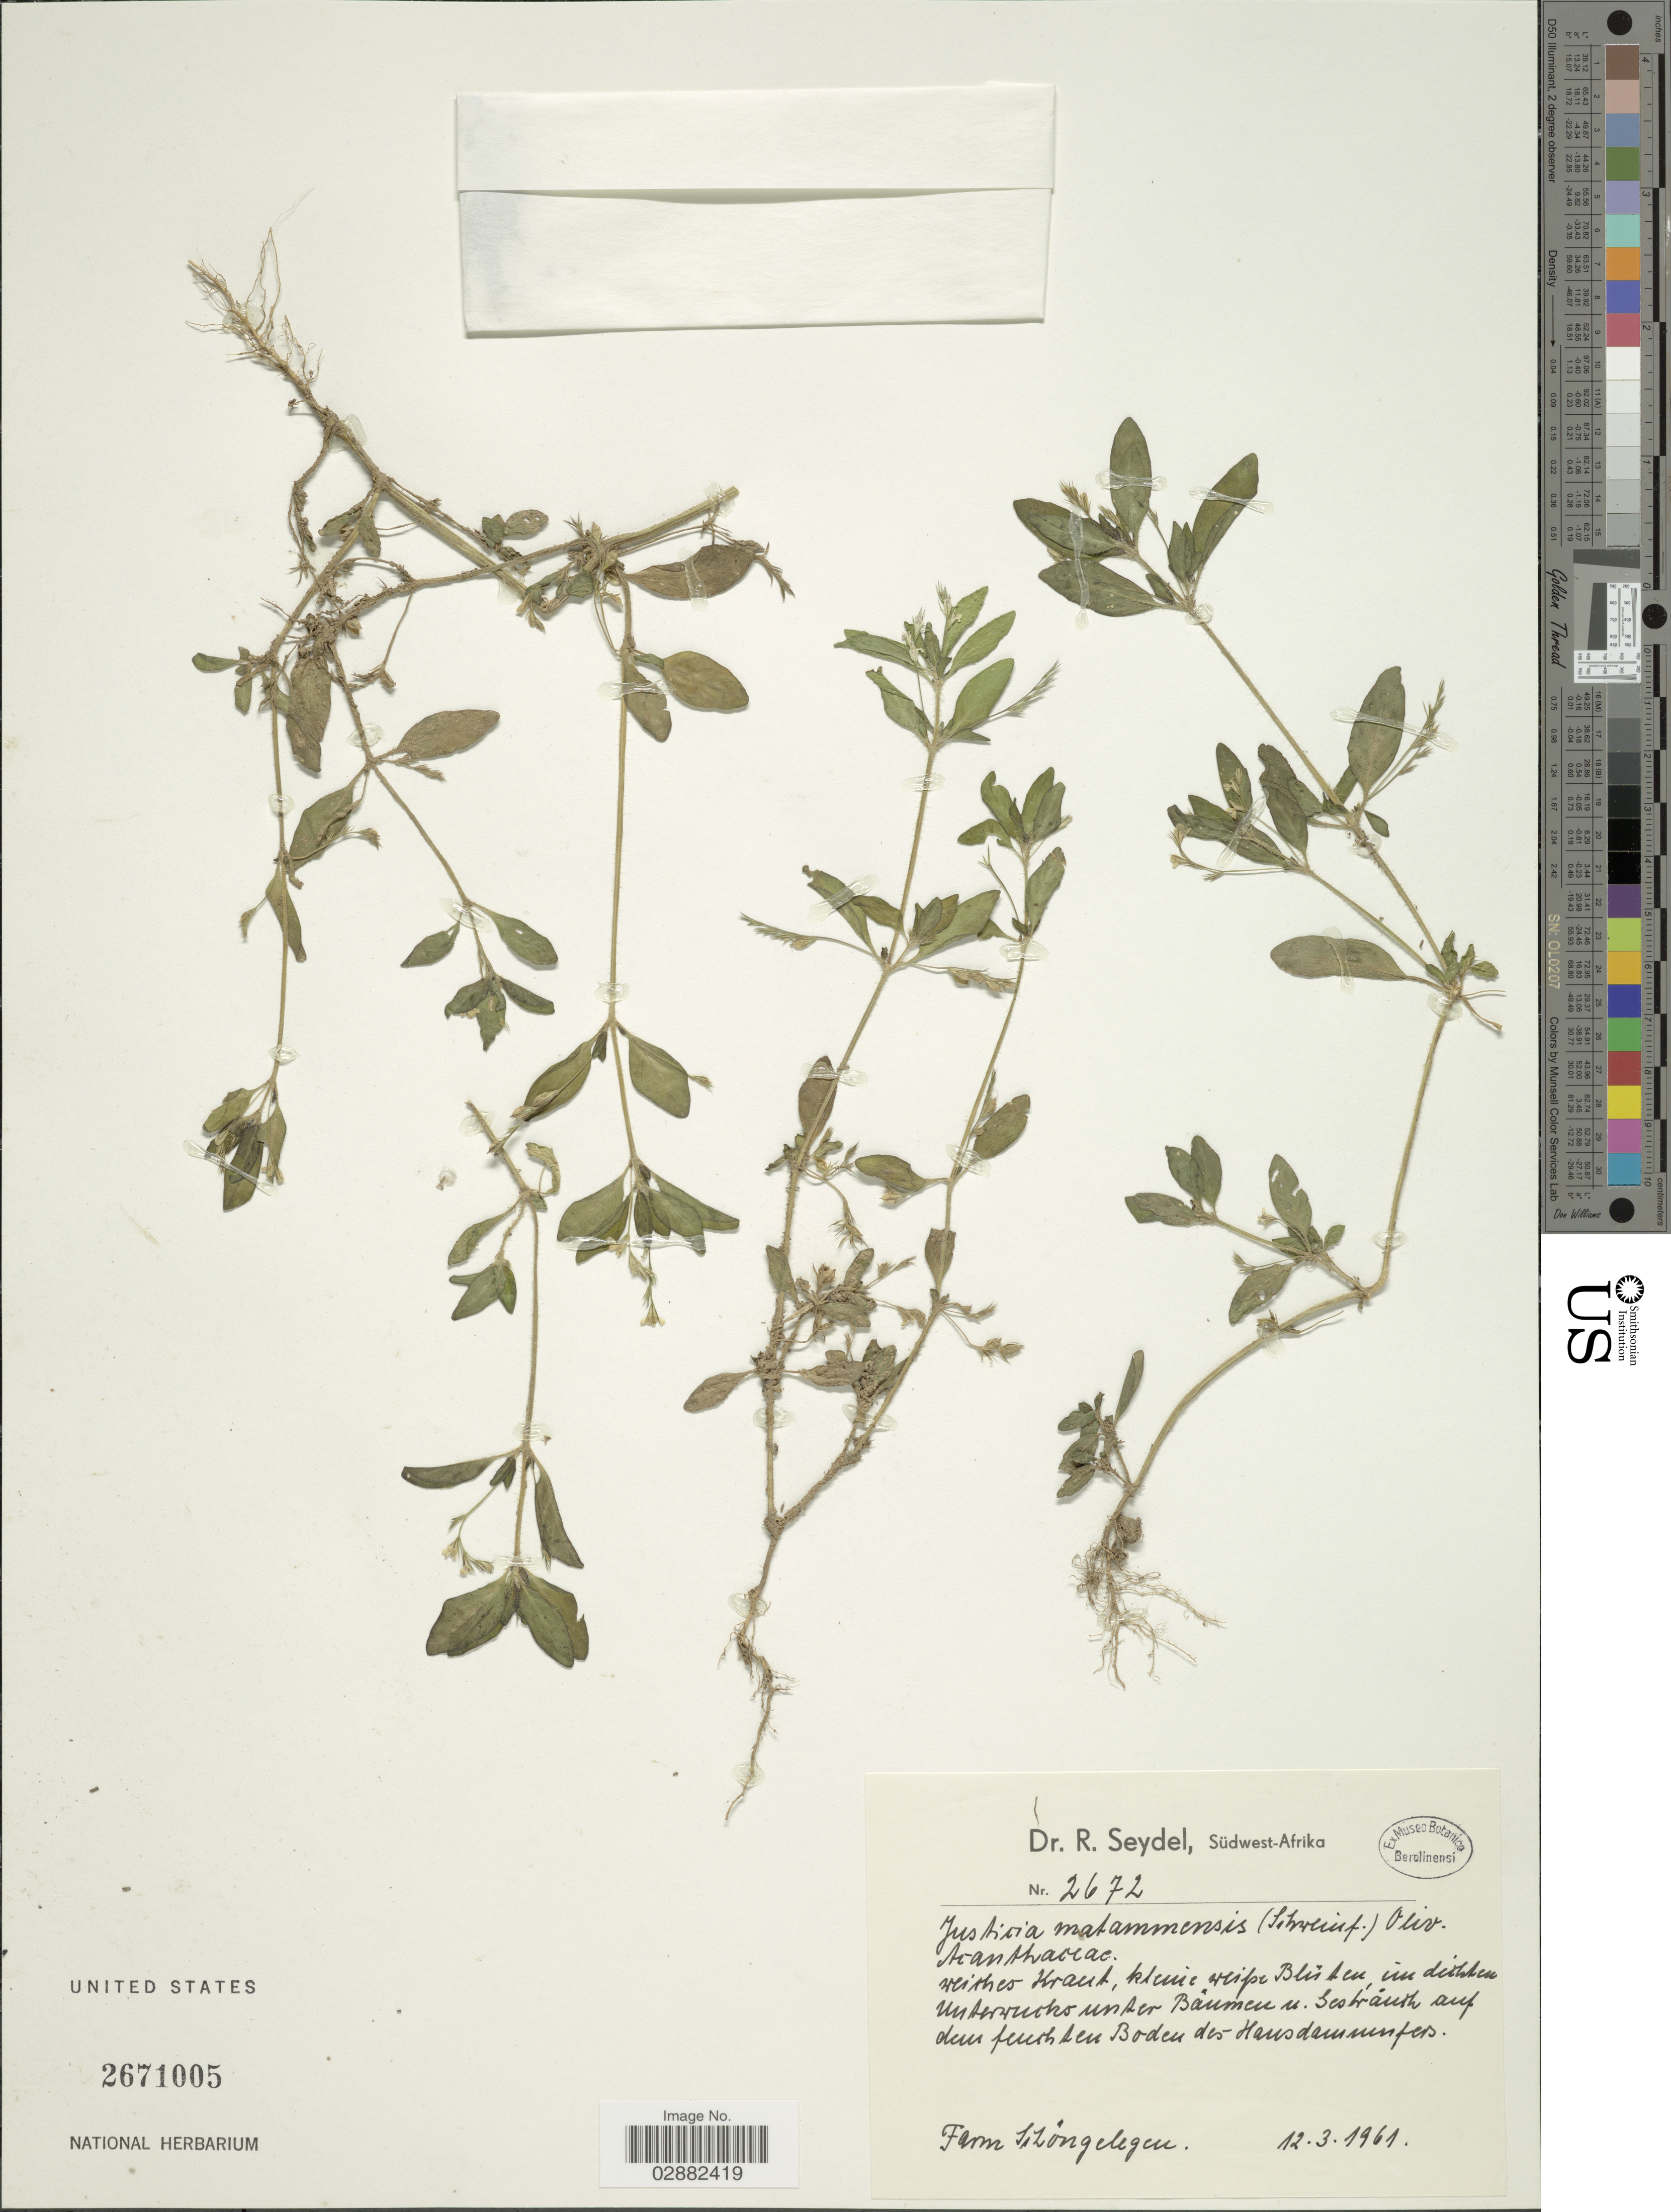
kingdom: Plantae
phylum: Tracheophyta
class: Magnoliopsida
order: Lamiales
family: Acanthaceae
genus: Justicia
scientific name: Justicia matammensis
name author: (Schweinf.) Oliv.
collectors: R. Seydel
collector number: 2672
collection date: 1961-03-12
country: Namibia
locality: Südwest-Afrika, Farm Schöngelegen.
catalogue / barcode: US 2671005